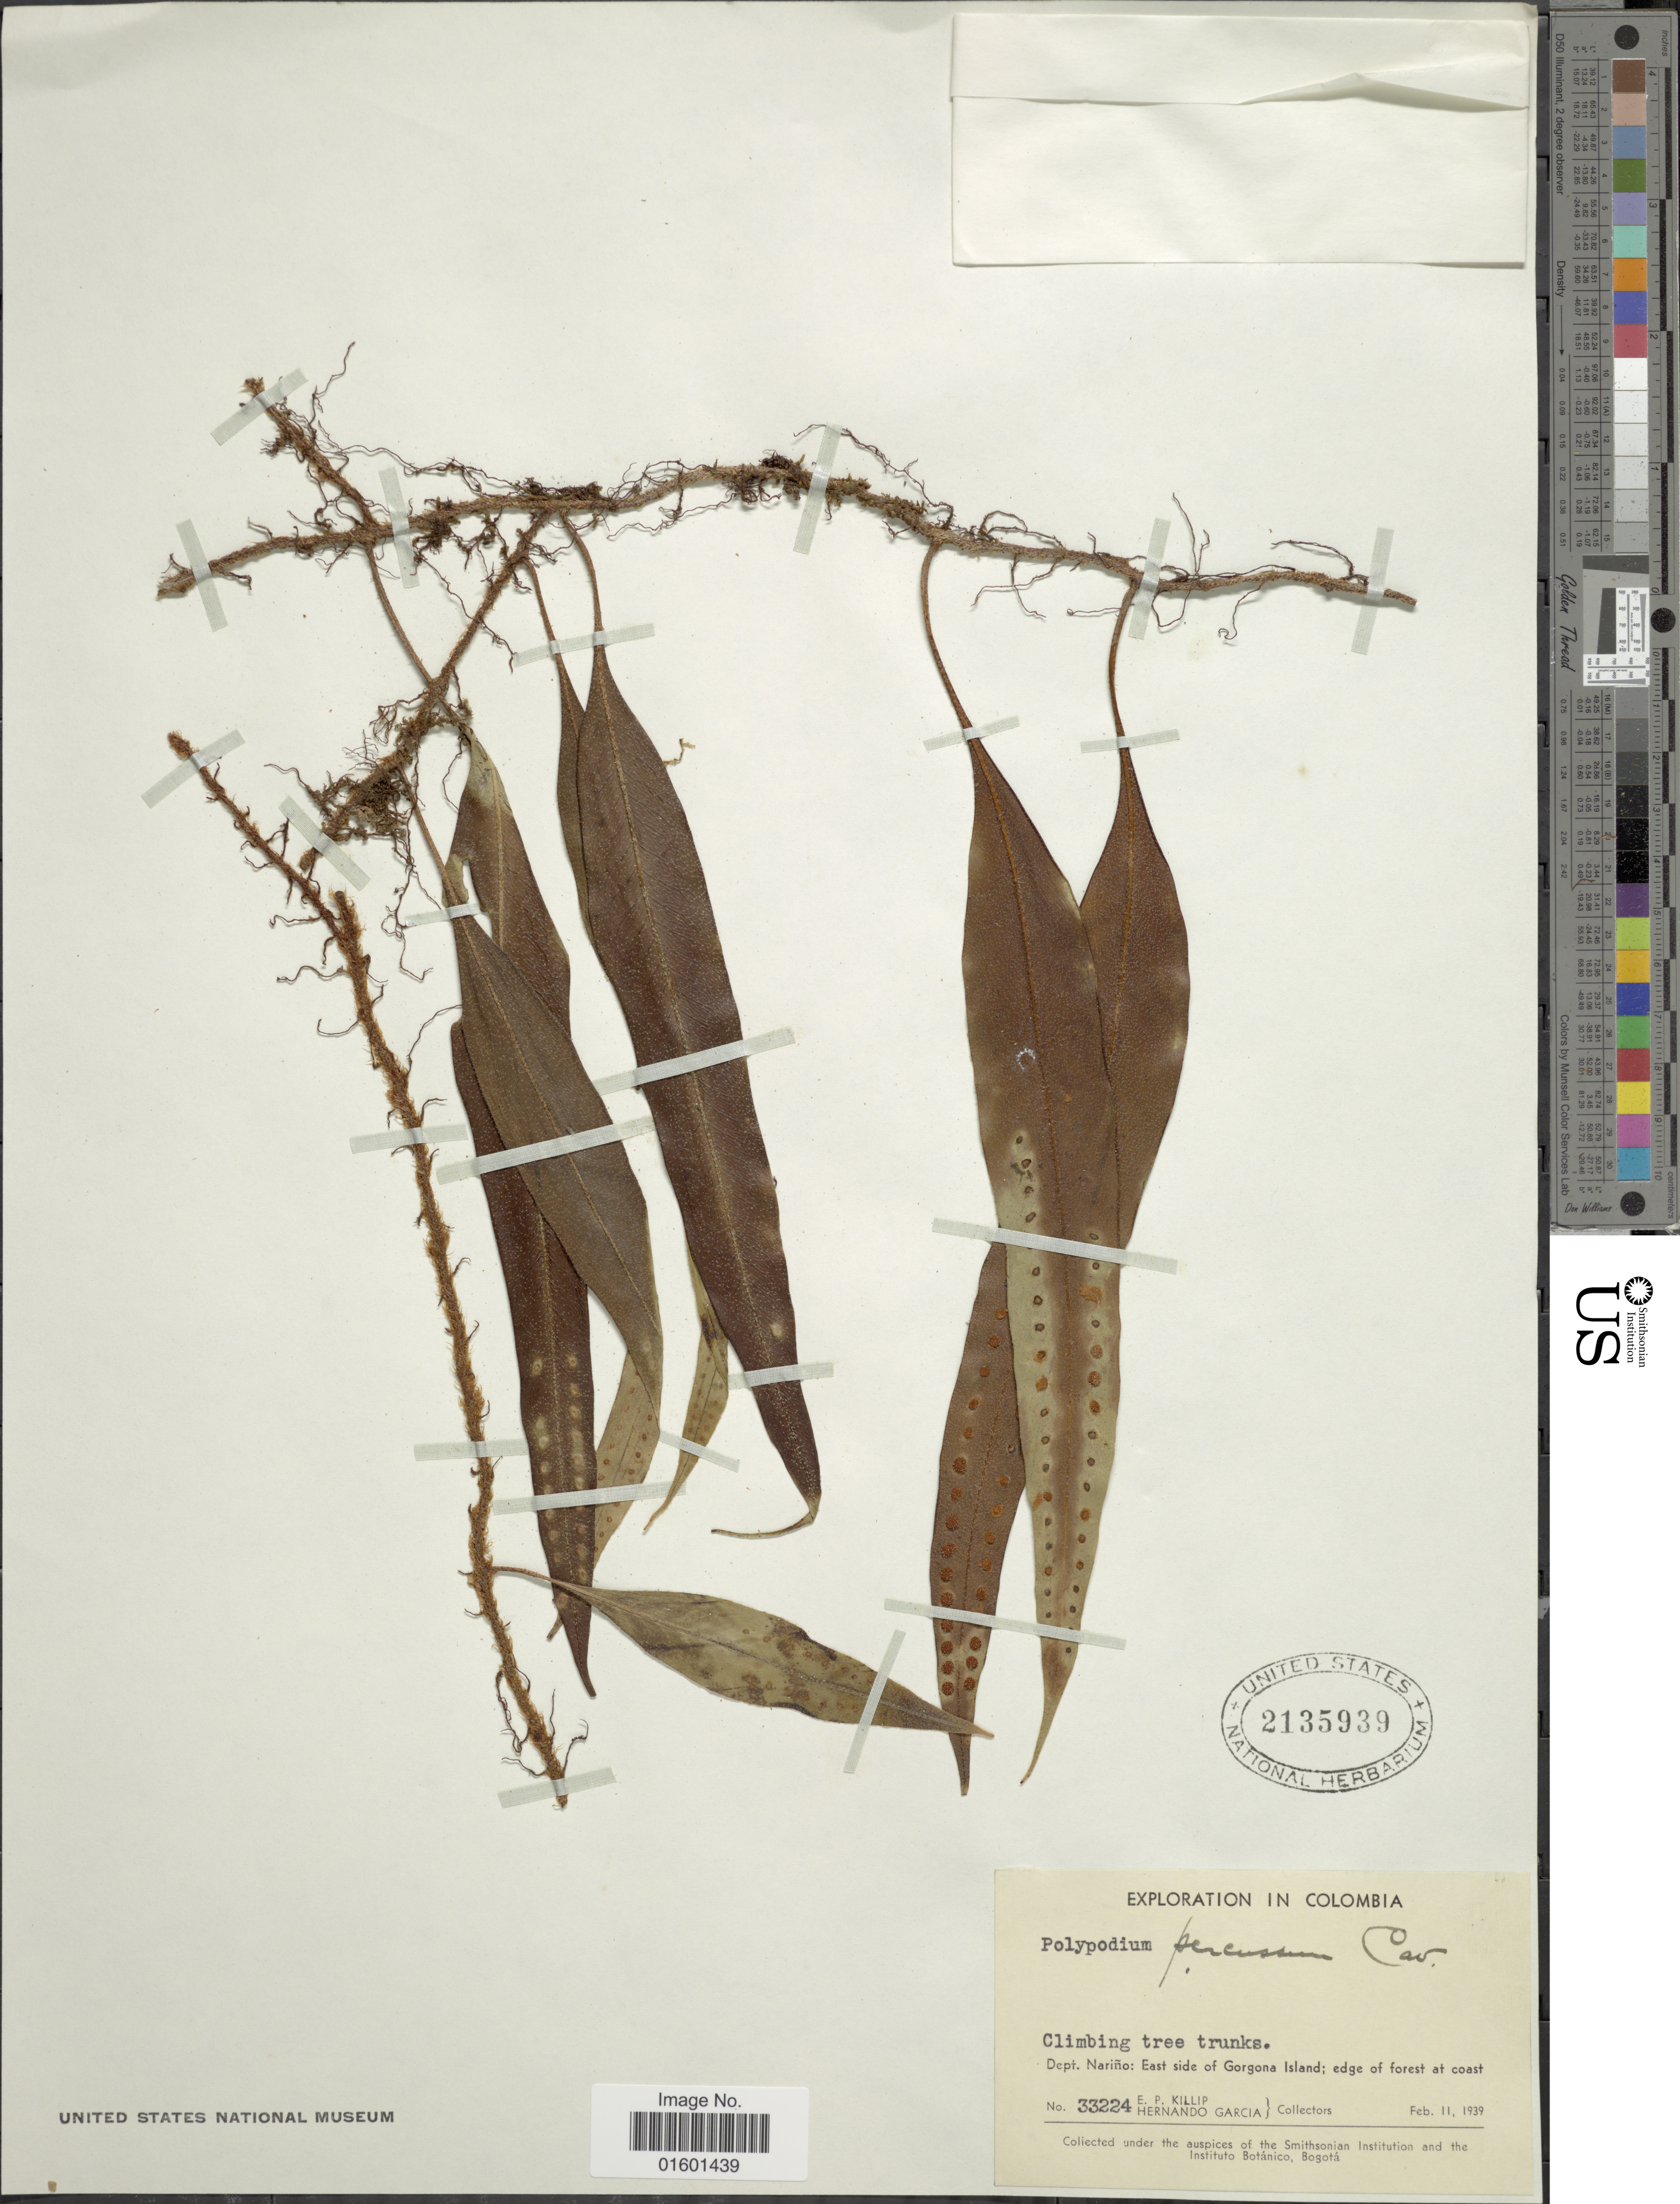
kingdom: Plantae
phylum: Tracheophyta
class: Polypodiopsida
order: Polypodiales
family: Polypodiaceae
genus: Microgramma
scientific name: Microgramma percussa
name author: (Cav.) de la Sota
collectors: E. P. Killip & H. Garcia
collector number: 33224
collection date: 1939-02-11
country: Colombia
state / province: Nariño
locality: East side of Gorgona Island; edge of forest at coast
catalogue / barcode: US 2135939